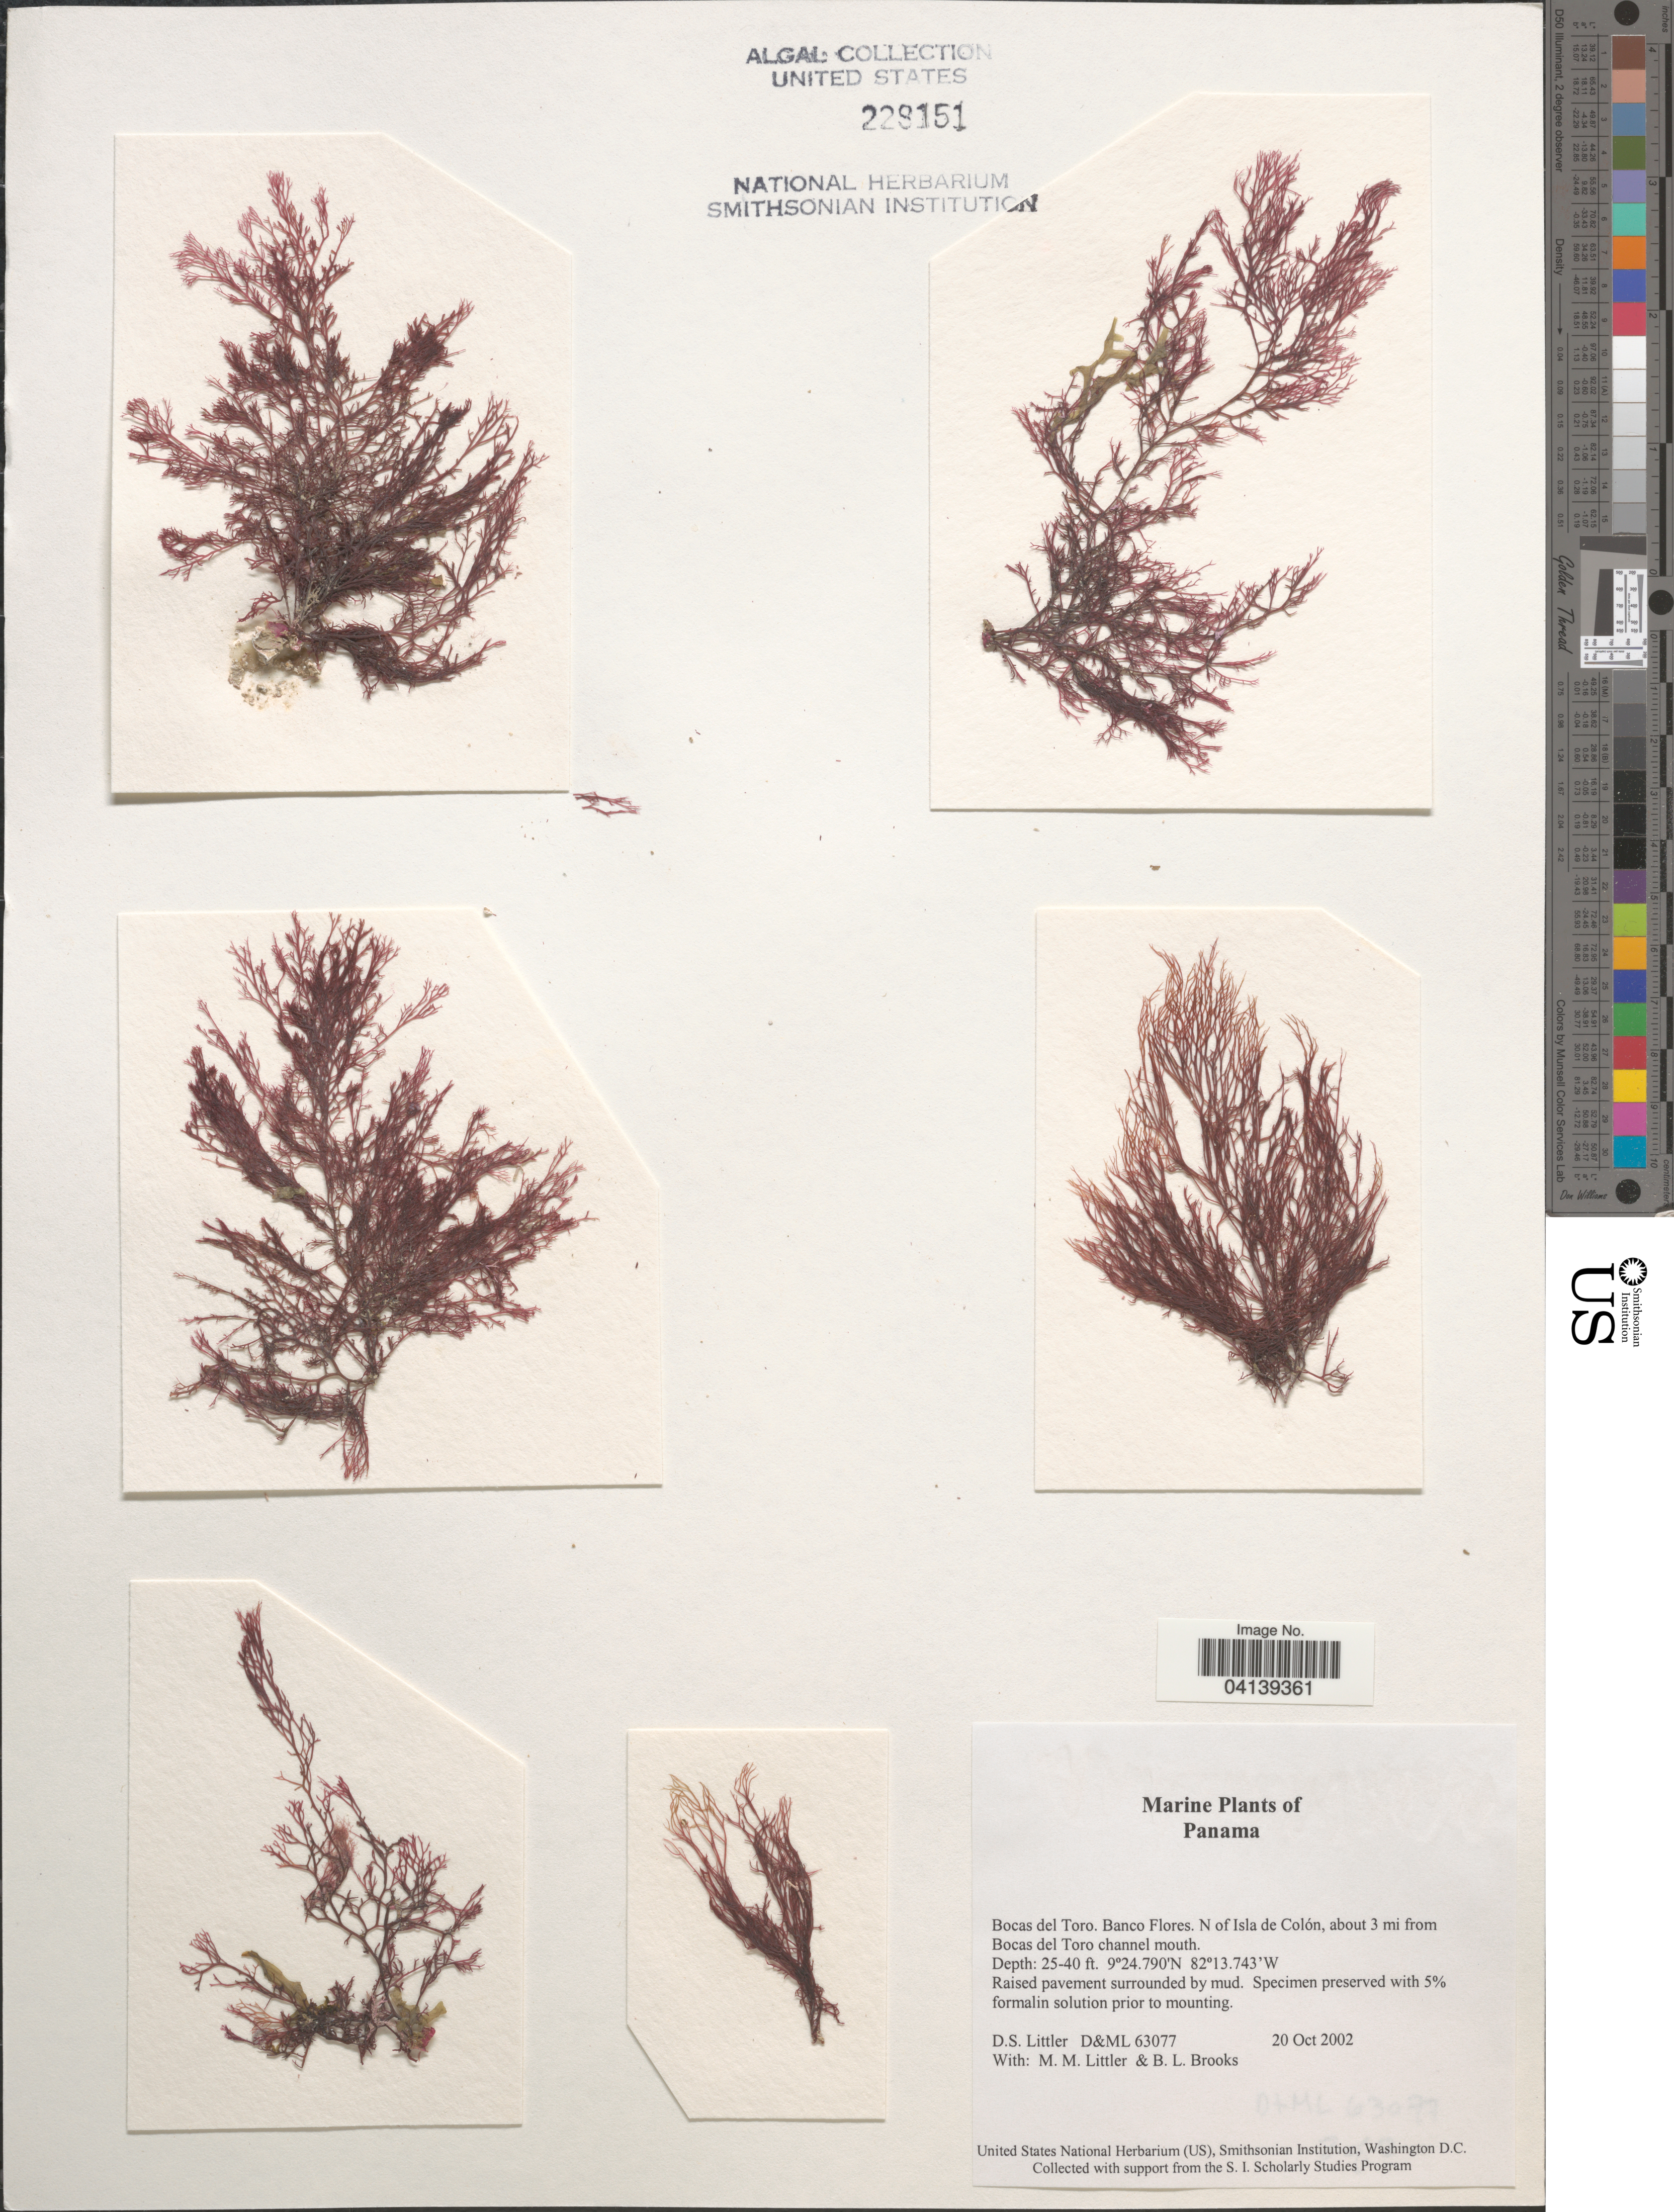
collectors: D. S. Littler & B. Brooks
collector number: D&ML63077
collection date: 2002-10-20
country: Panama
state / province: Bocas del Toro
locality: Banco Flores. N of Isla de Colón, about 3 mi from Bocas del Toro channel mouth.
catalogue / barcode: US 229151